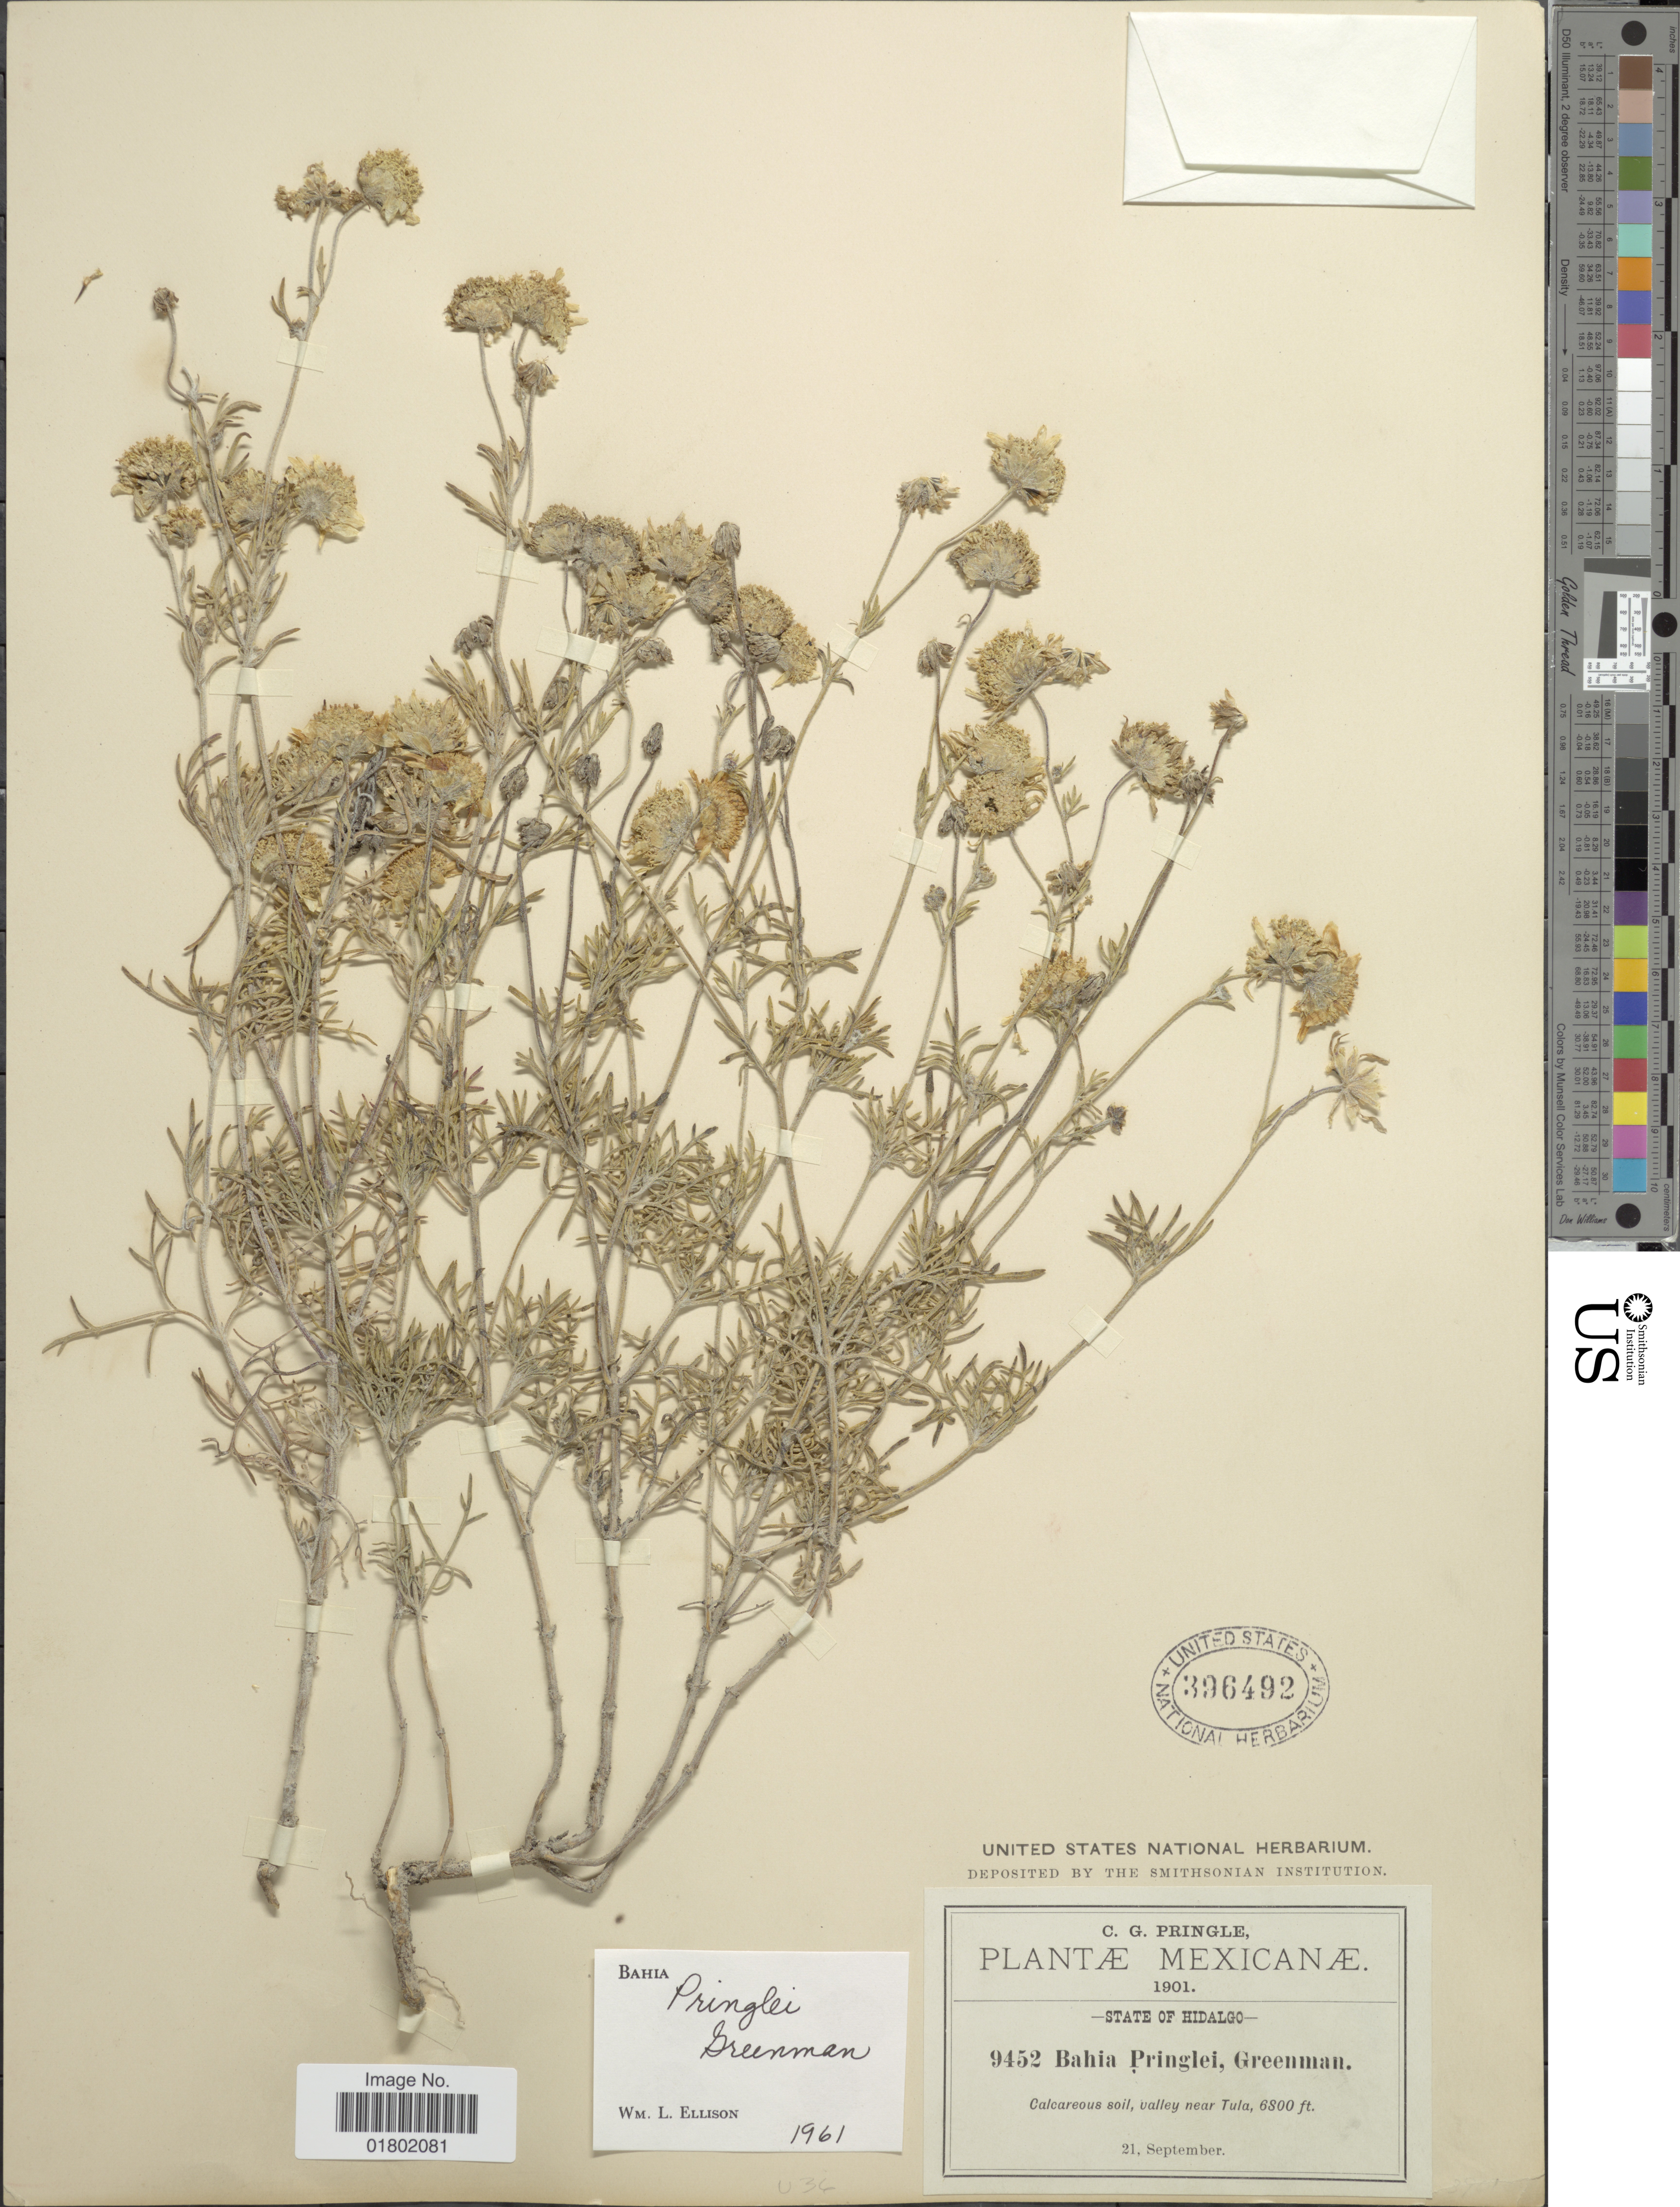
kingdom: Plantae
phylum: Tracheophyta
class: Magnoliopsida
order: Asterales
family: Asteraceae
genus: Bahia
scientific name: Bahia pringlei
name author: Greenm.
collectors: C. G. Pringle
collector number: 9452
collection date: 1901-09-21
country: Mexico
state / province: Hidalgo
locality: Calcareous soil, valley near Tula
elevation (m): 2073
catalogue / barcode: US 396492